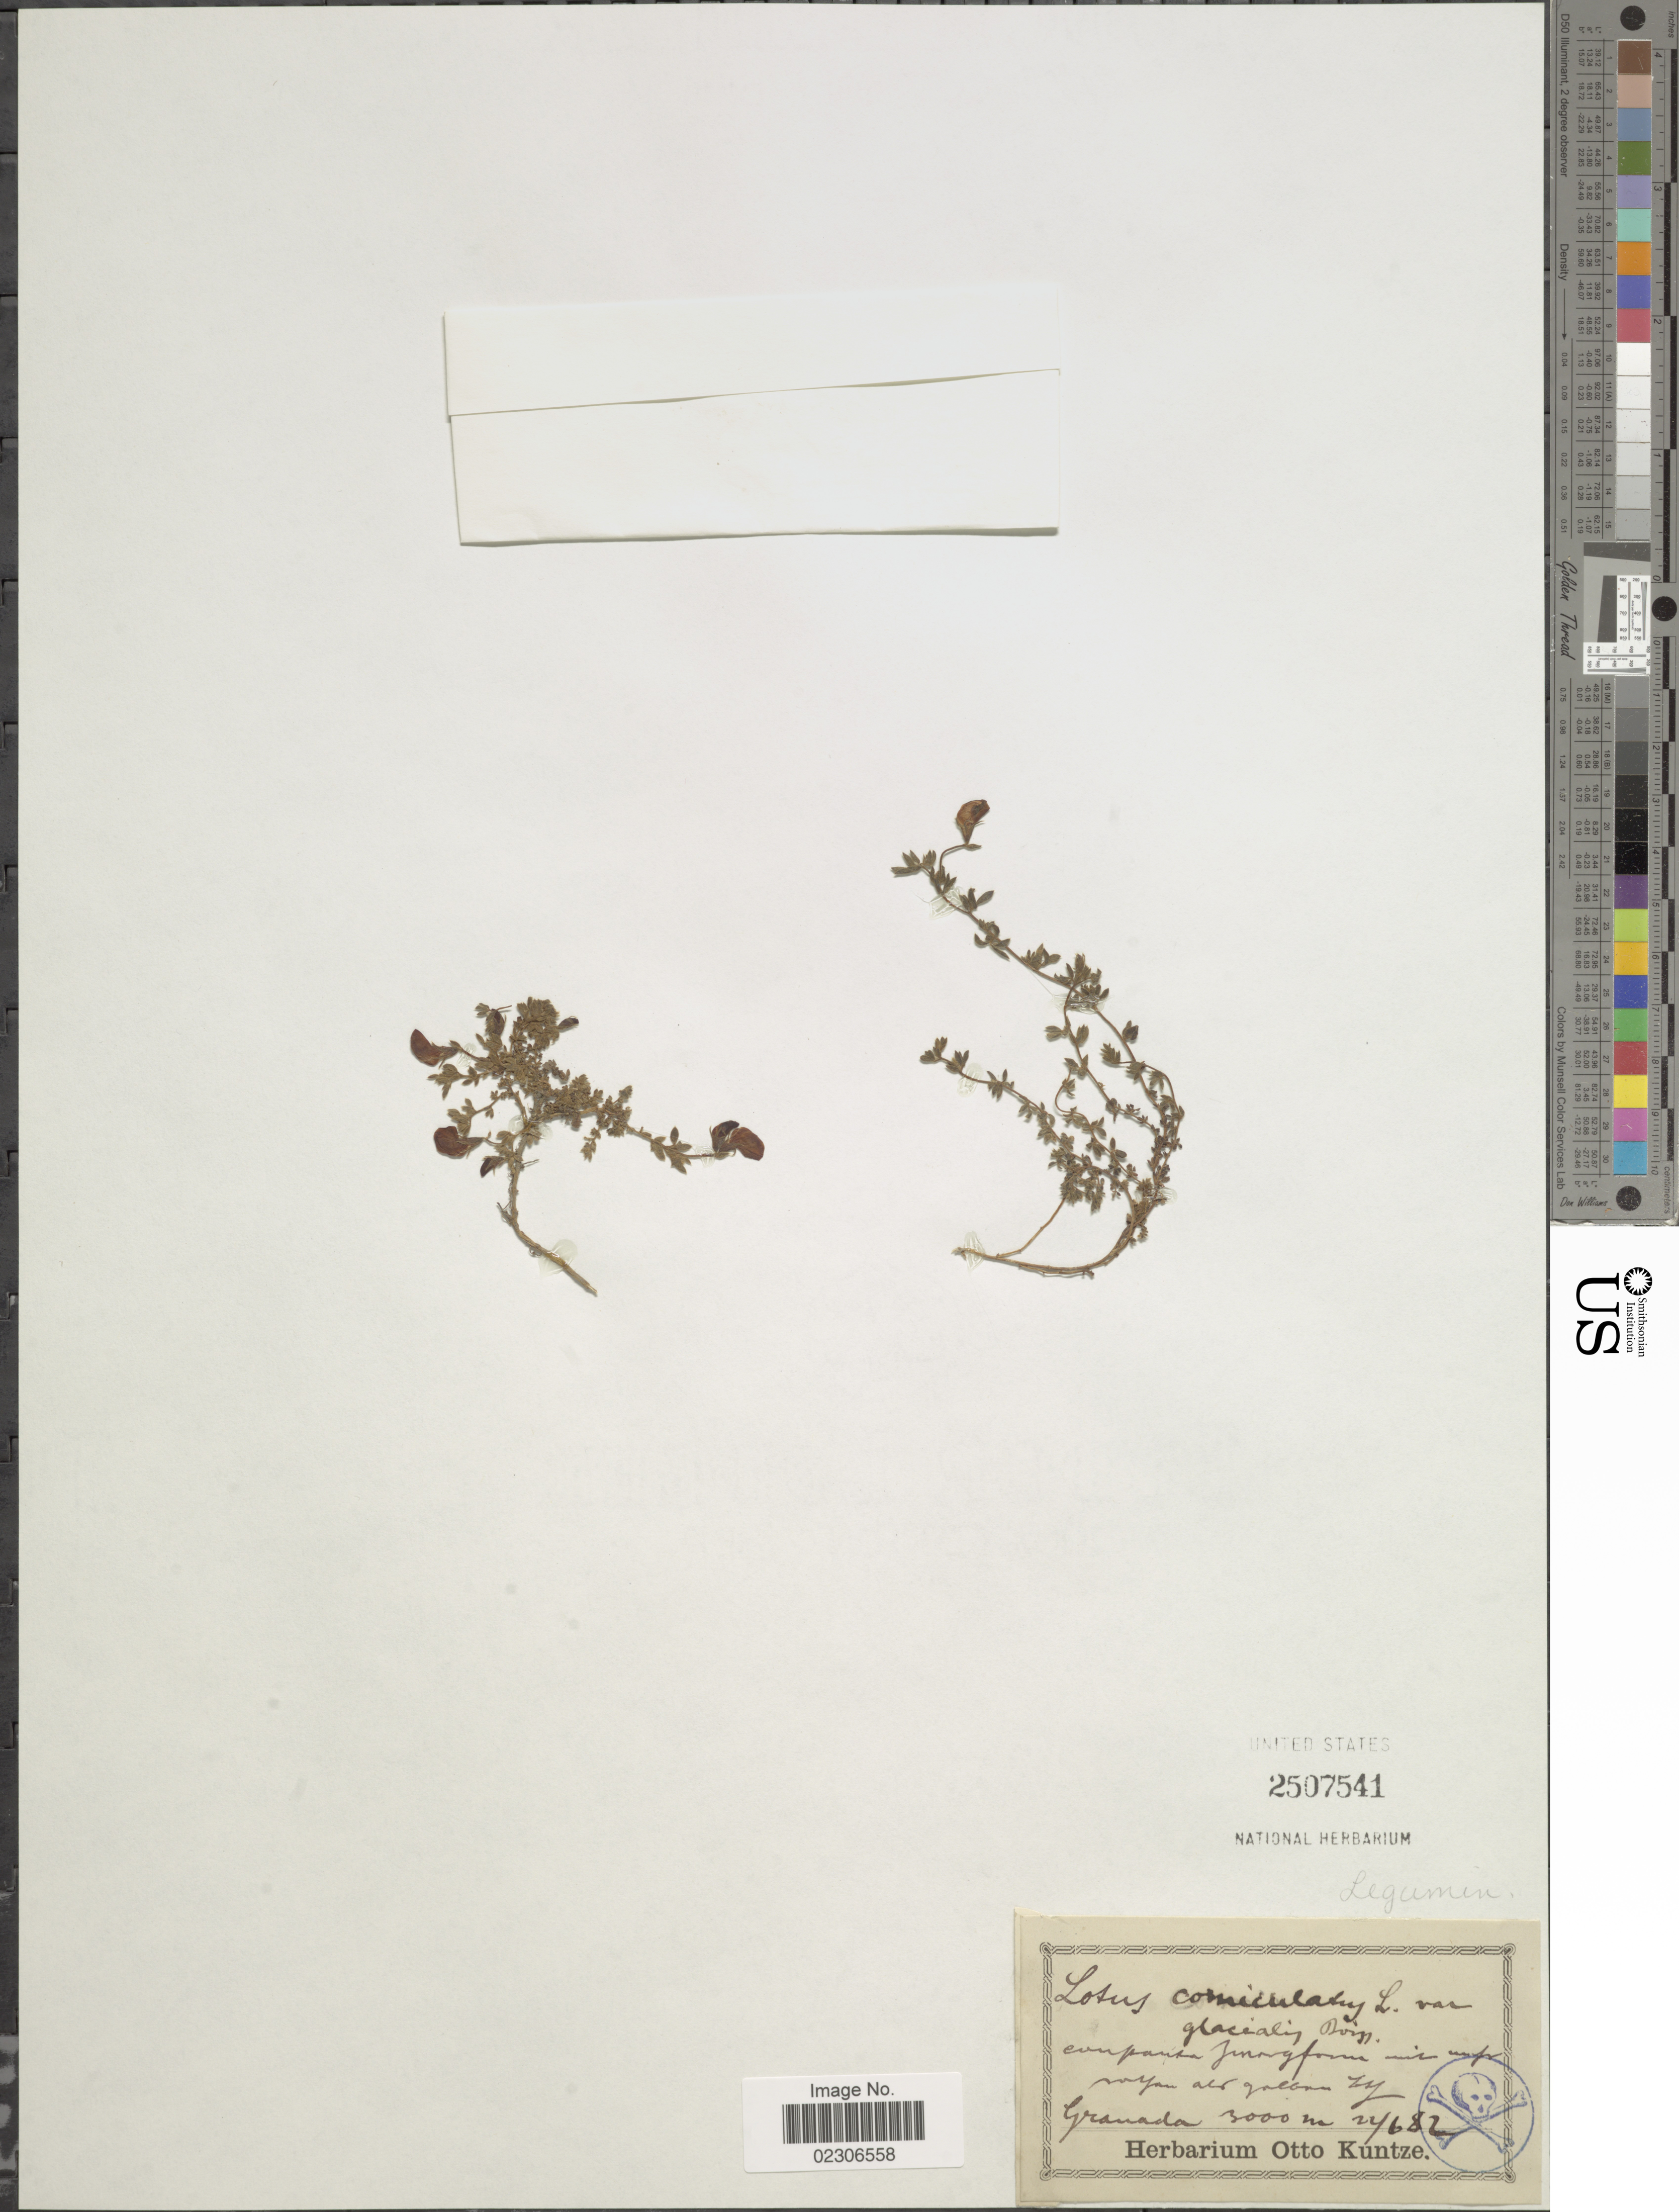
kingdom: Plantae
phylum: Tracheophyta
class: Magnoliopsida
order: Fabales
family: Fabaceae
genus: Lotus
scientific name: Lotus corniculatus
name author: L.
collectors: ex herb. Otto Kuntze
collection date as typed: Transcribed d/m/y: 22/6/82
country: Spain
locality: Granada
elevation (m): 3000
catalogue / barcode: US 2507541